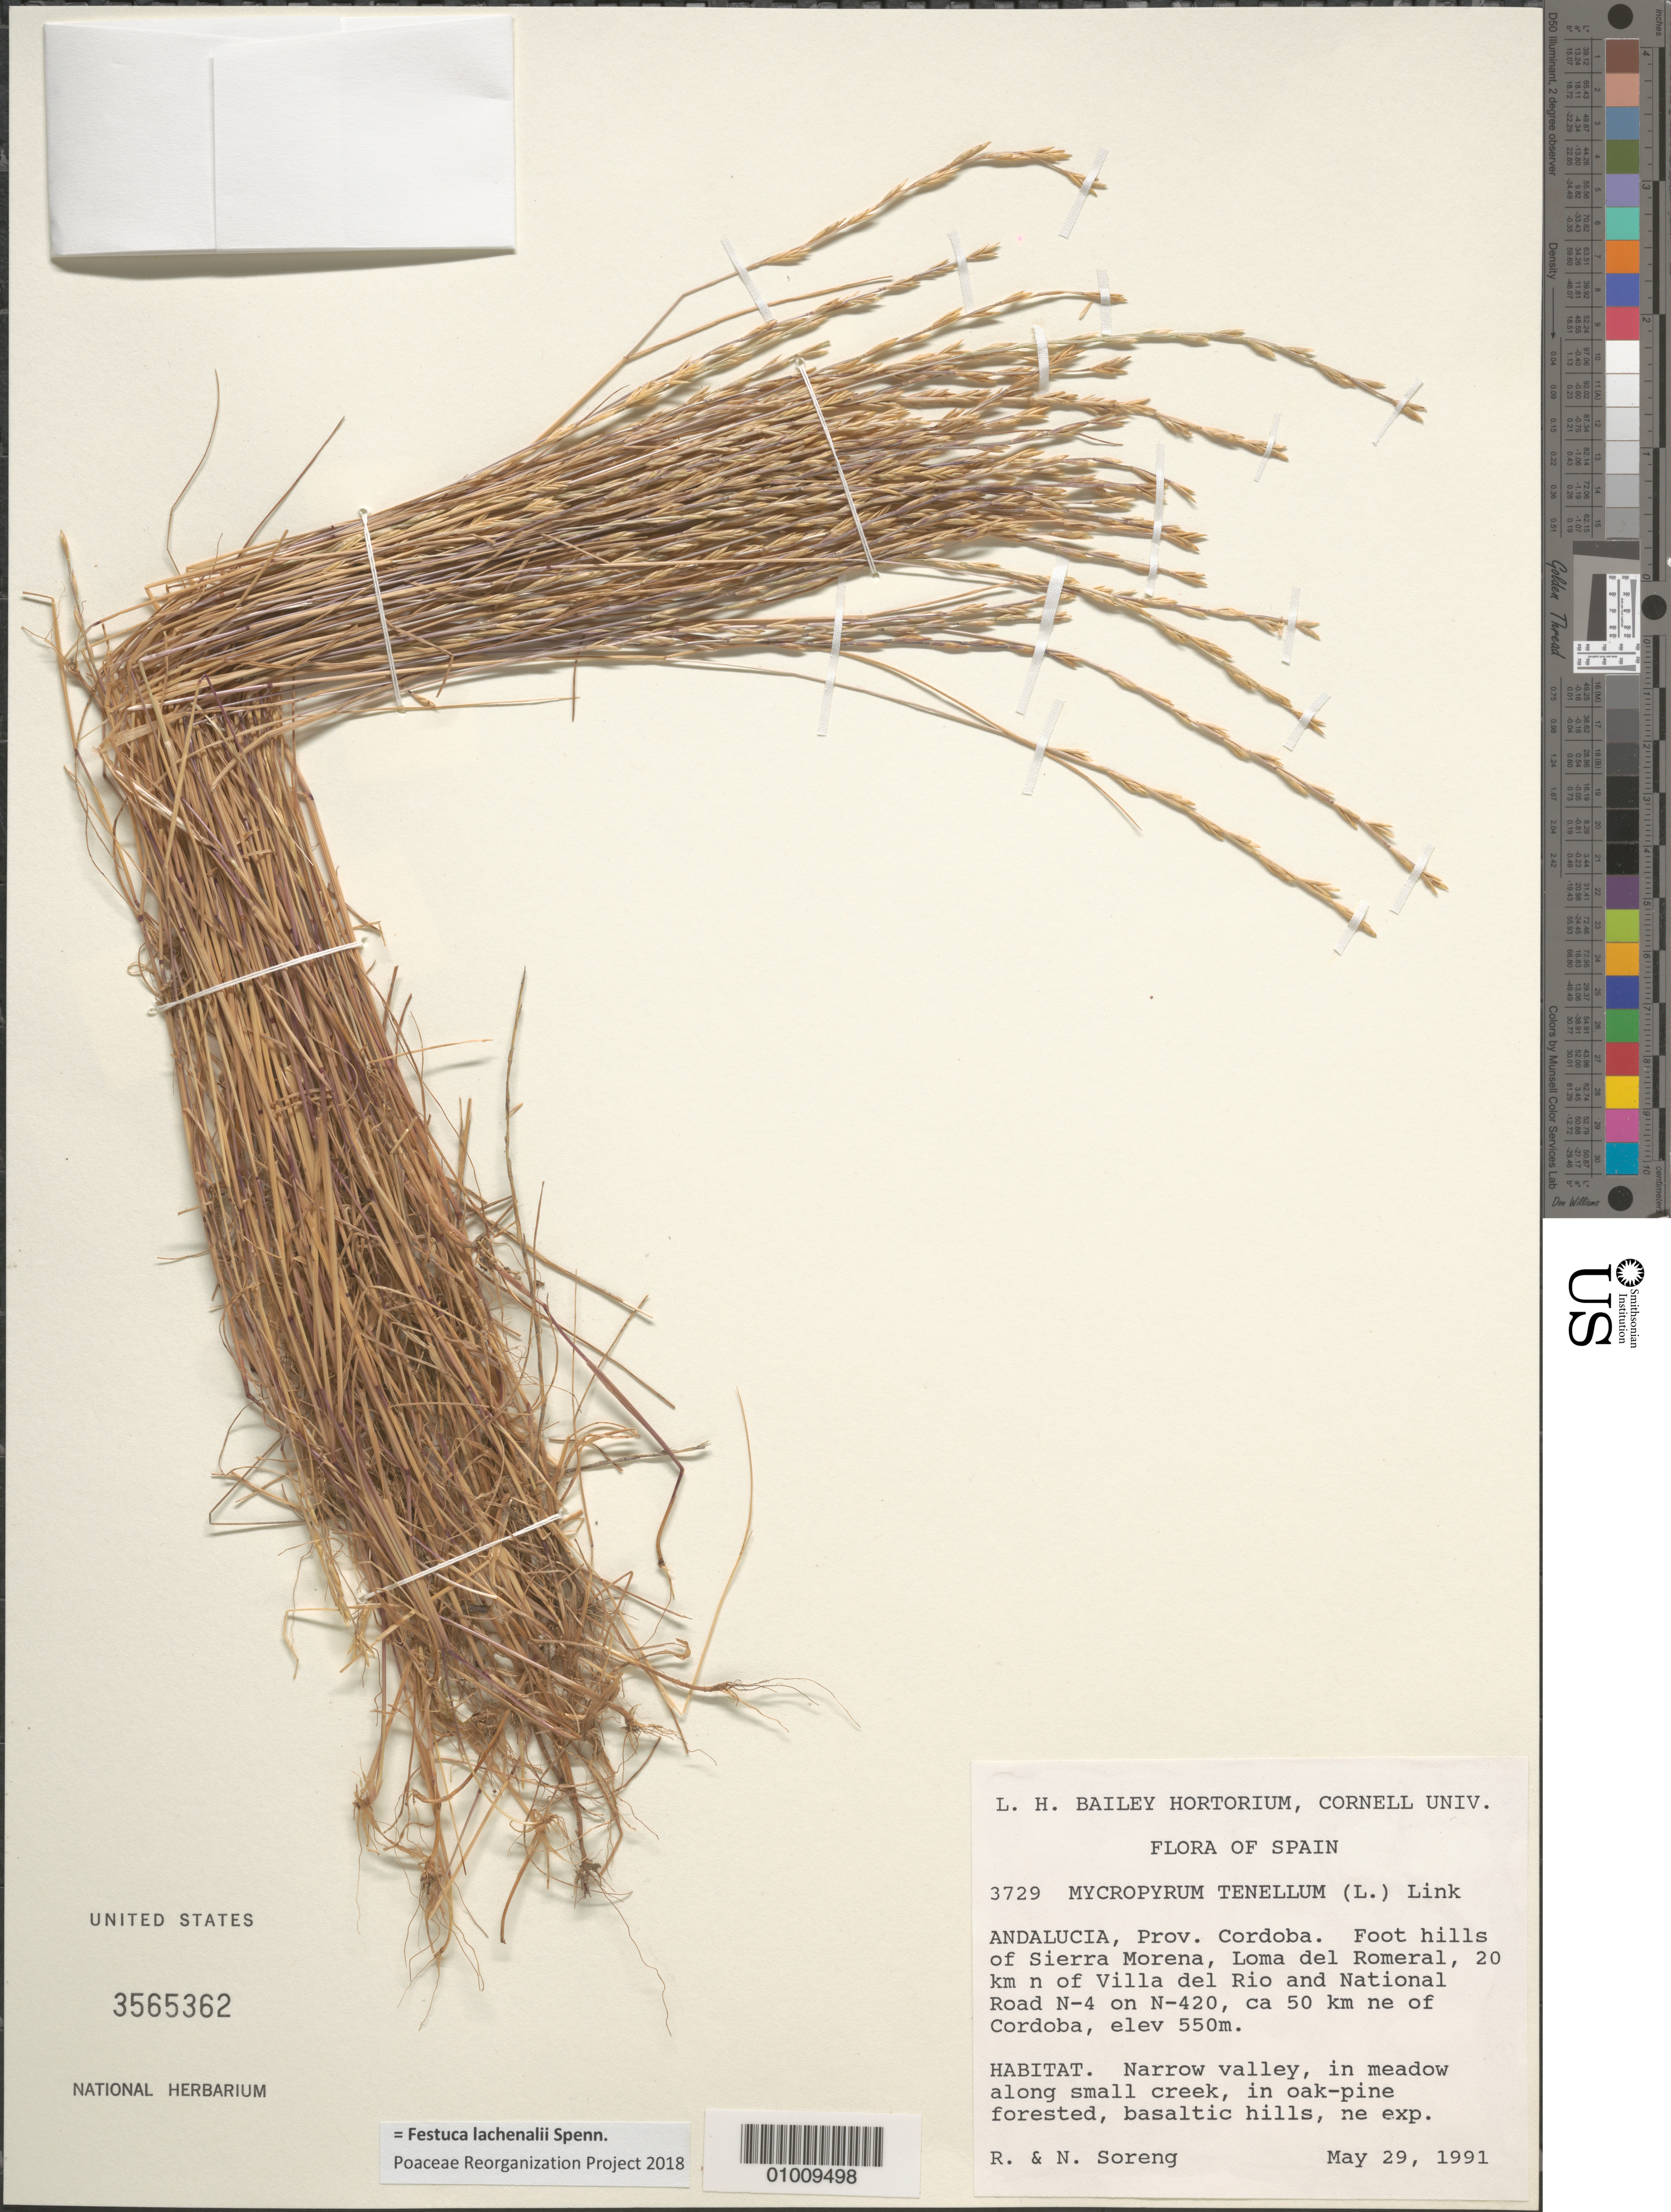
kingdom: Plantae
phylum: Tracheophyta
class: Liliopsida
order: Poales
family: Poaceae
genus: Festuca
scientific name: Festuca lachenalii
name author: Spenn.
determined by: Poaceae Reorganization Project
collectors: R. J. Soreng & N. L. Soreng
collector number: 3729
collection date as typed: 29 May 1991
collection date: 1991-05-29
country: Spain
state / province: Andalucia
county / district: Cordoba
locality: Foot hills of Sierra Morena, Loma del Romeral, 20 km N of Villa del Rio and National Road N-4 on N-420, ca 50 km NE of Cordoba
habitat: Narrow valley, in meadow along small creek, in oak-pine forested, basaltic hills, ne exp.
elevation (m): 550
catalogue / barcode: US 3565362